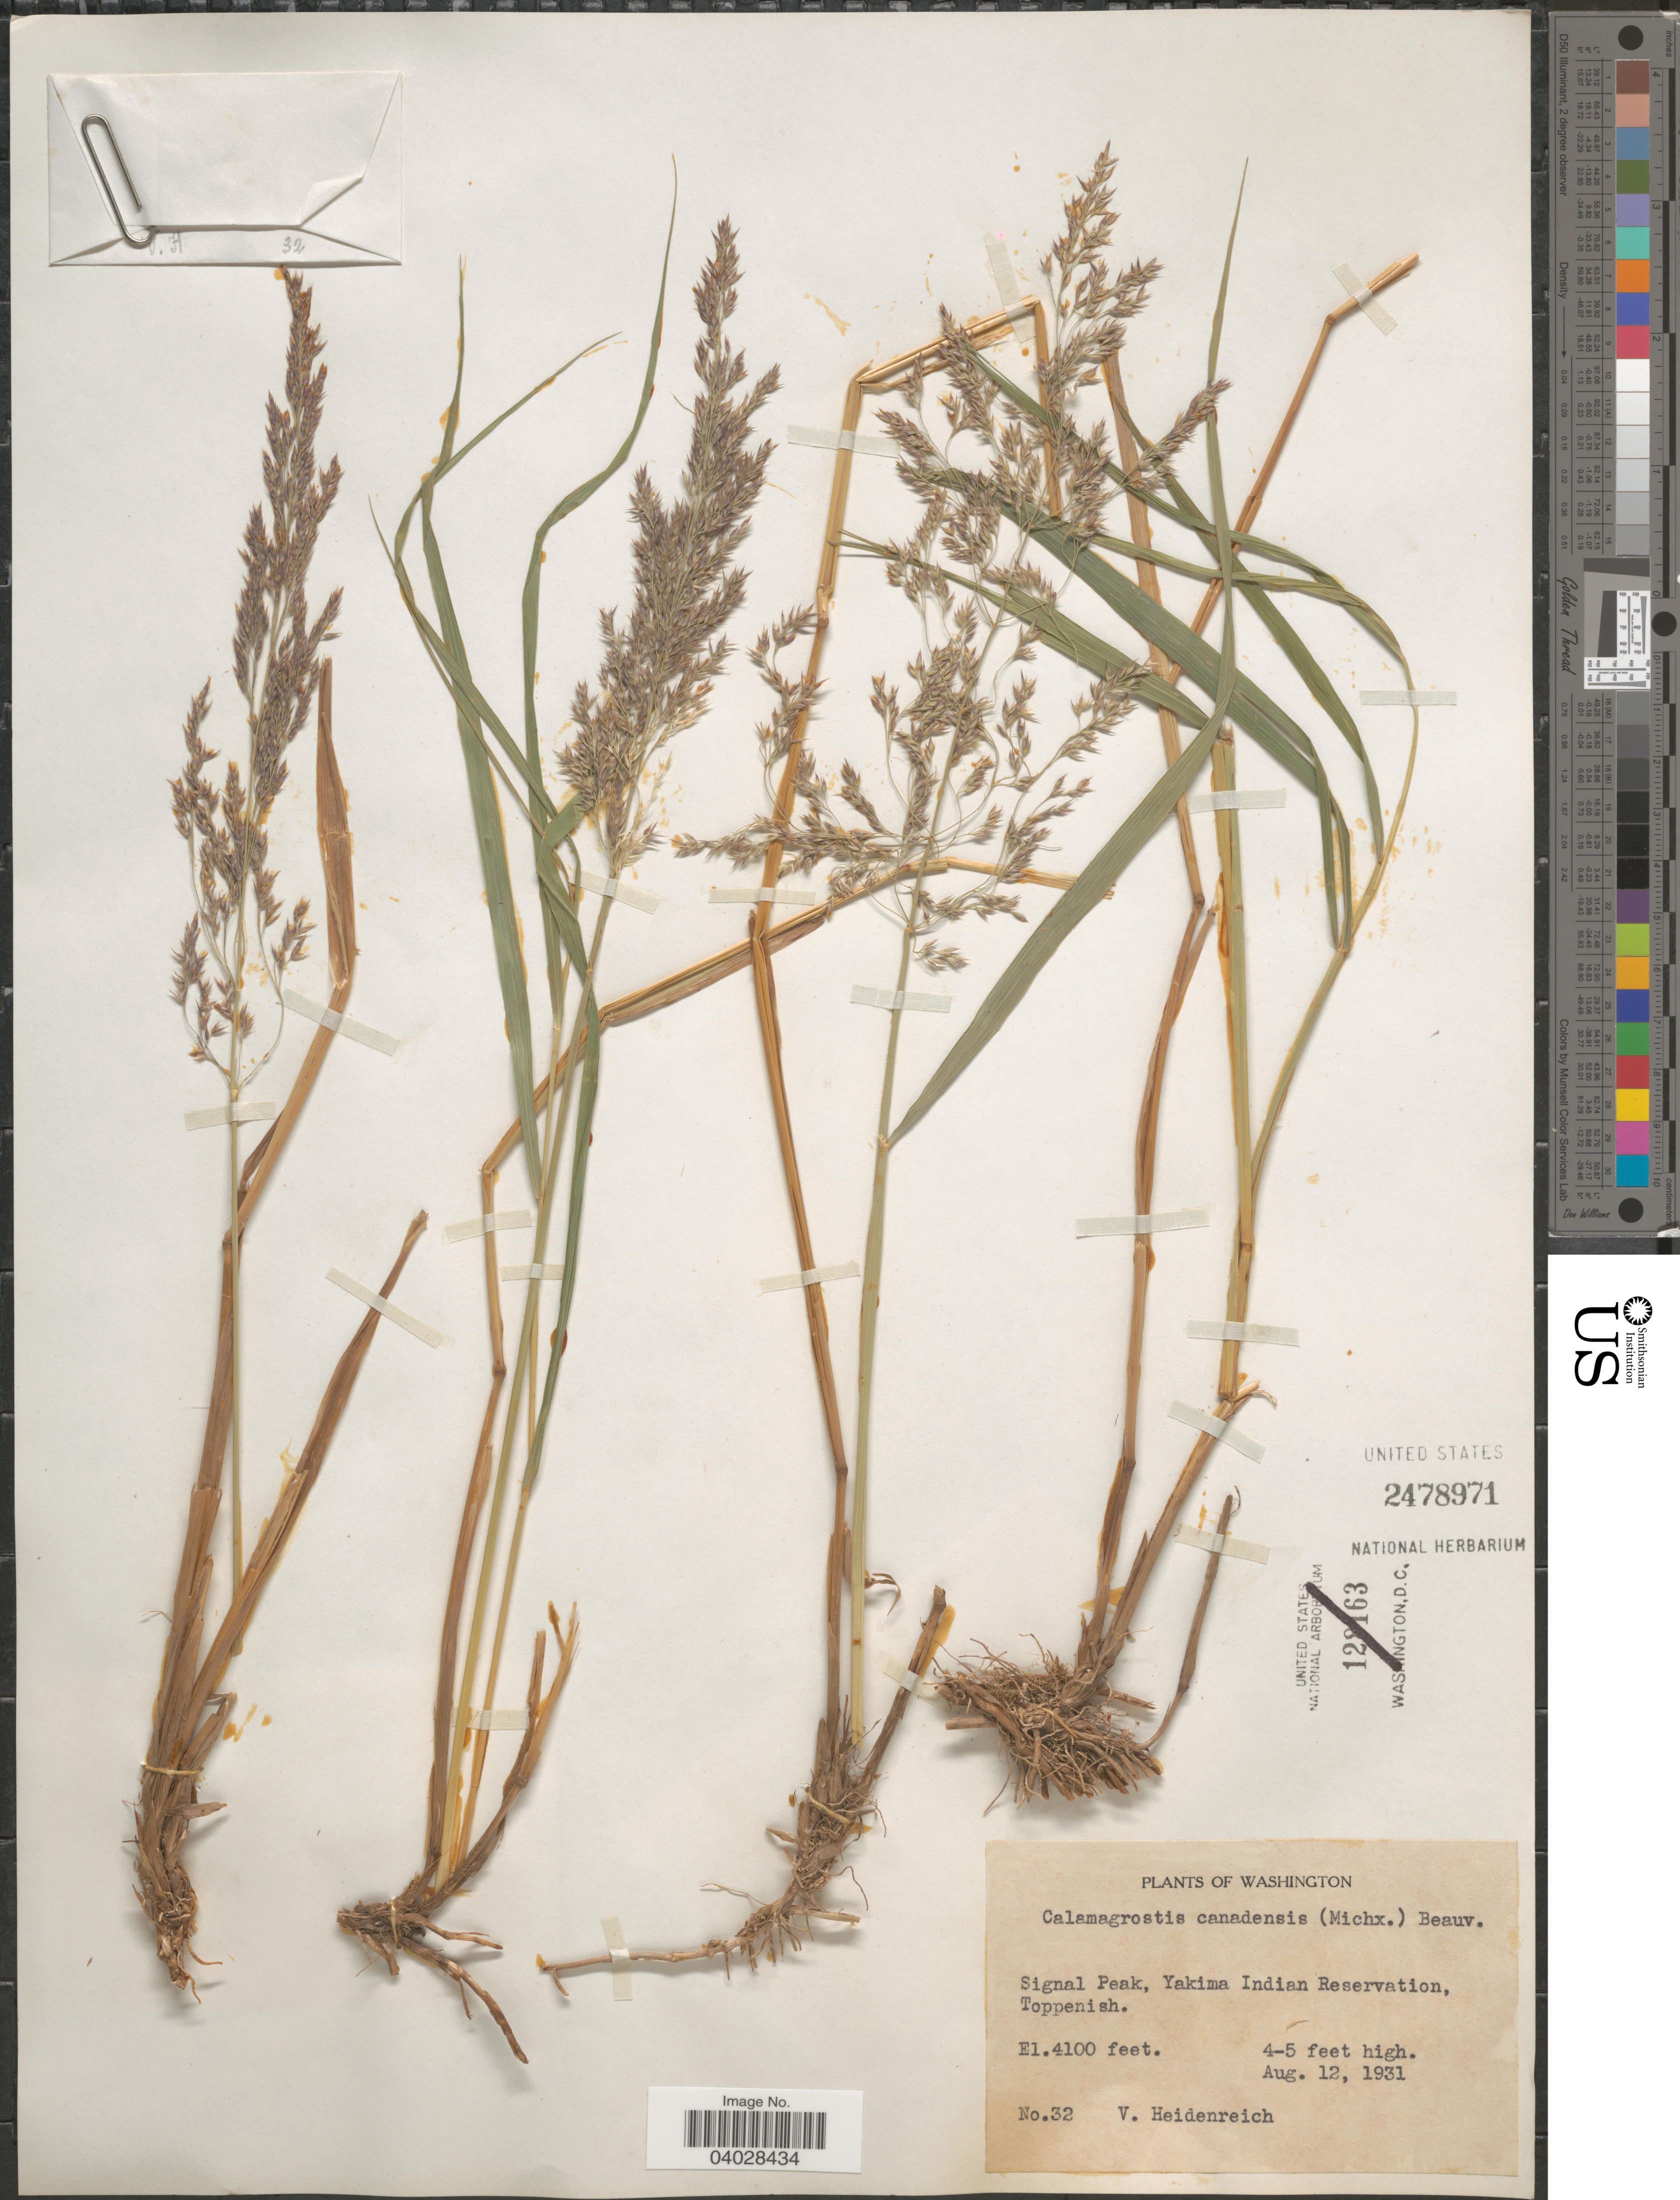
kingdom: Plantae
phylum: Tracheophyta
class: Liliopsida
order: Poales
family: Poaceae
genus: Calamagrostis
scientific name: Calamagrostis canadensis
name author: (Michx.) P. Beauv.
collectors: V. Heidenreich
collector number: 32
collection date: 1931-08-12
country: United States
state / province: Washington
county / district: Yakima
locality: Signal Peak, Yakima Indian Reservation, Toppenish.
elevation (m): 1250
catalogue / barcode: US 2478971